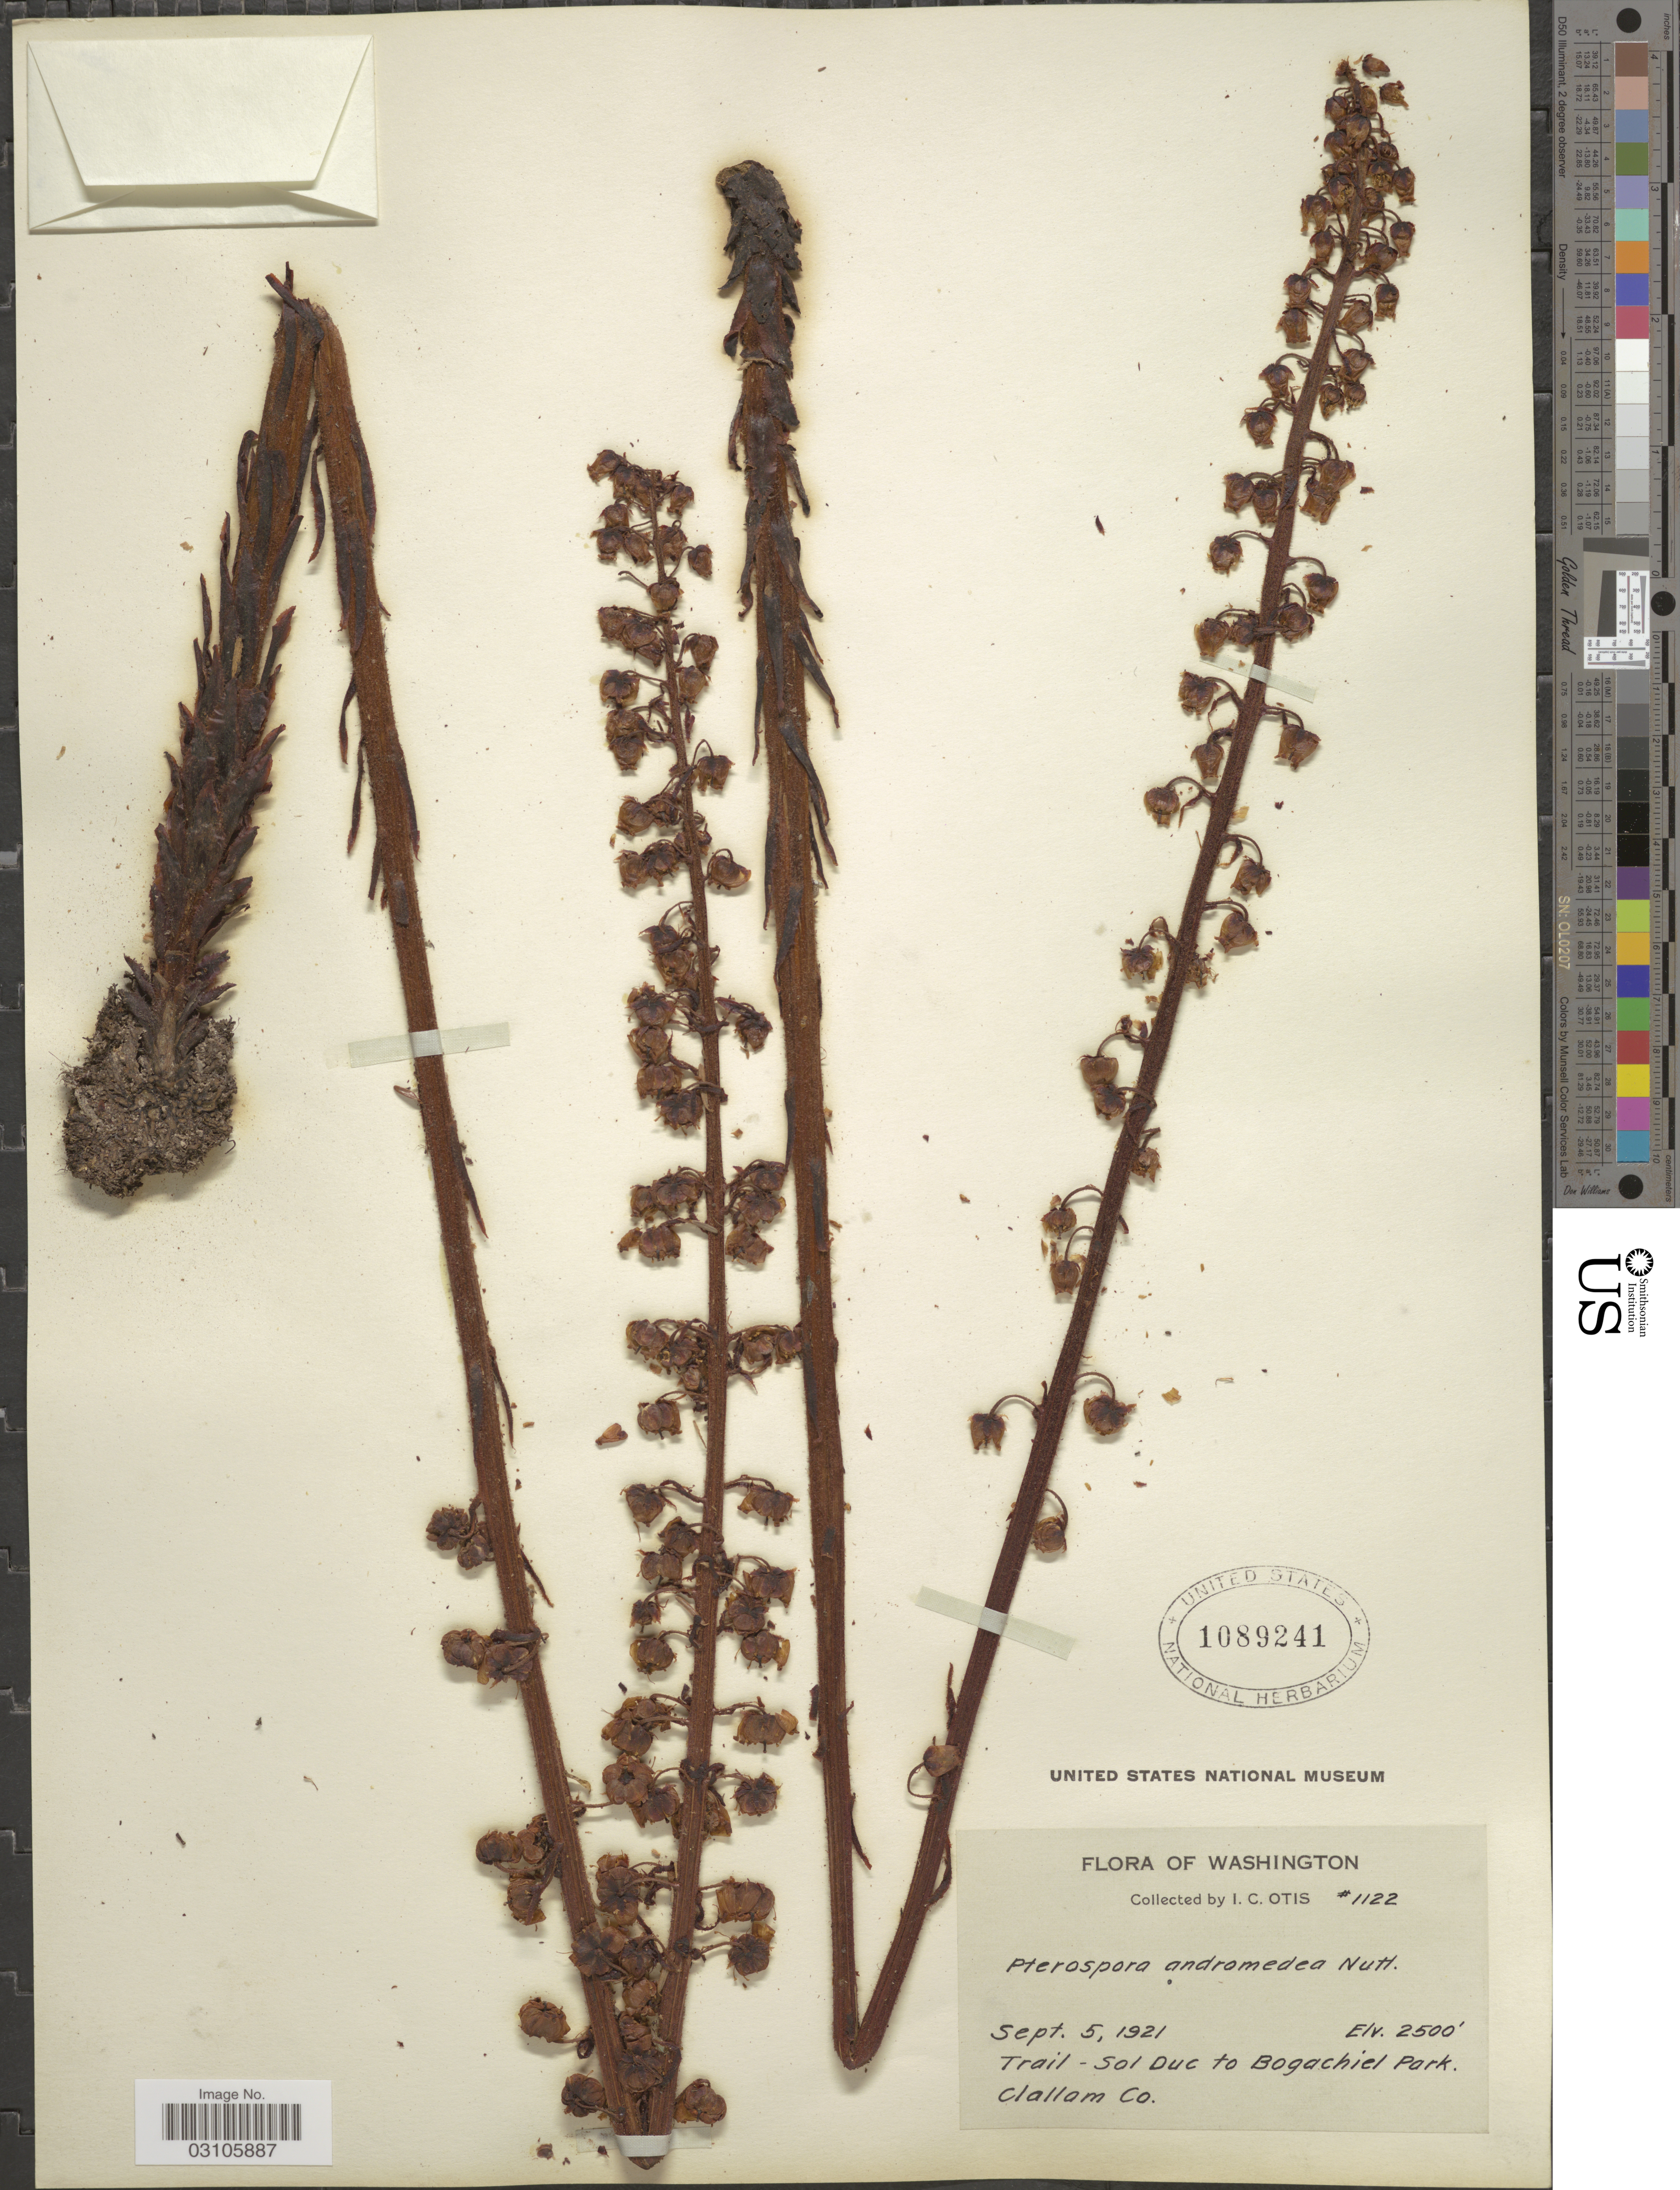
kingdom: Plantae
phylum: Tracheophyta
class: Magnoliopsida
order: Ericales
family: Ericaceae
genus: Pterospora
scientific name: Pterospora andromedea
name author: Nutt.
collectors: I. C. Otis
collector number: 1122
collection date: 1921-09-05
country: United States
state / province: Washington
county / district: Clallam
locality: Trail - Sol Duc to Bogachiel Park. Clallam Co.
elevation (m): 762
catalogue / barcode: US 1089241